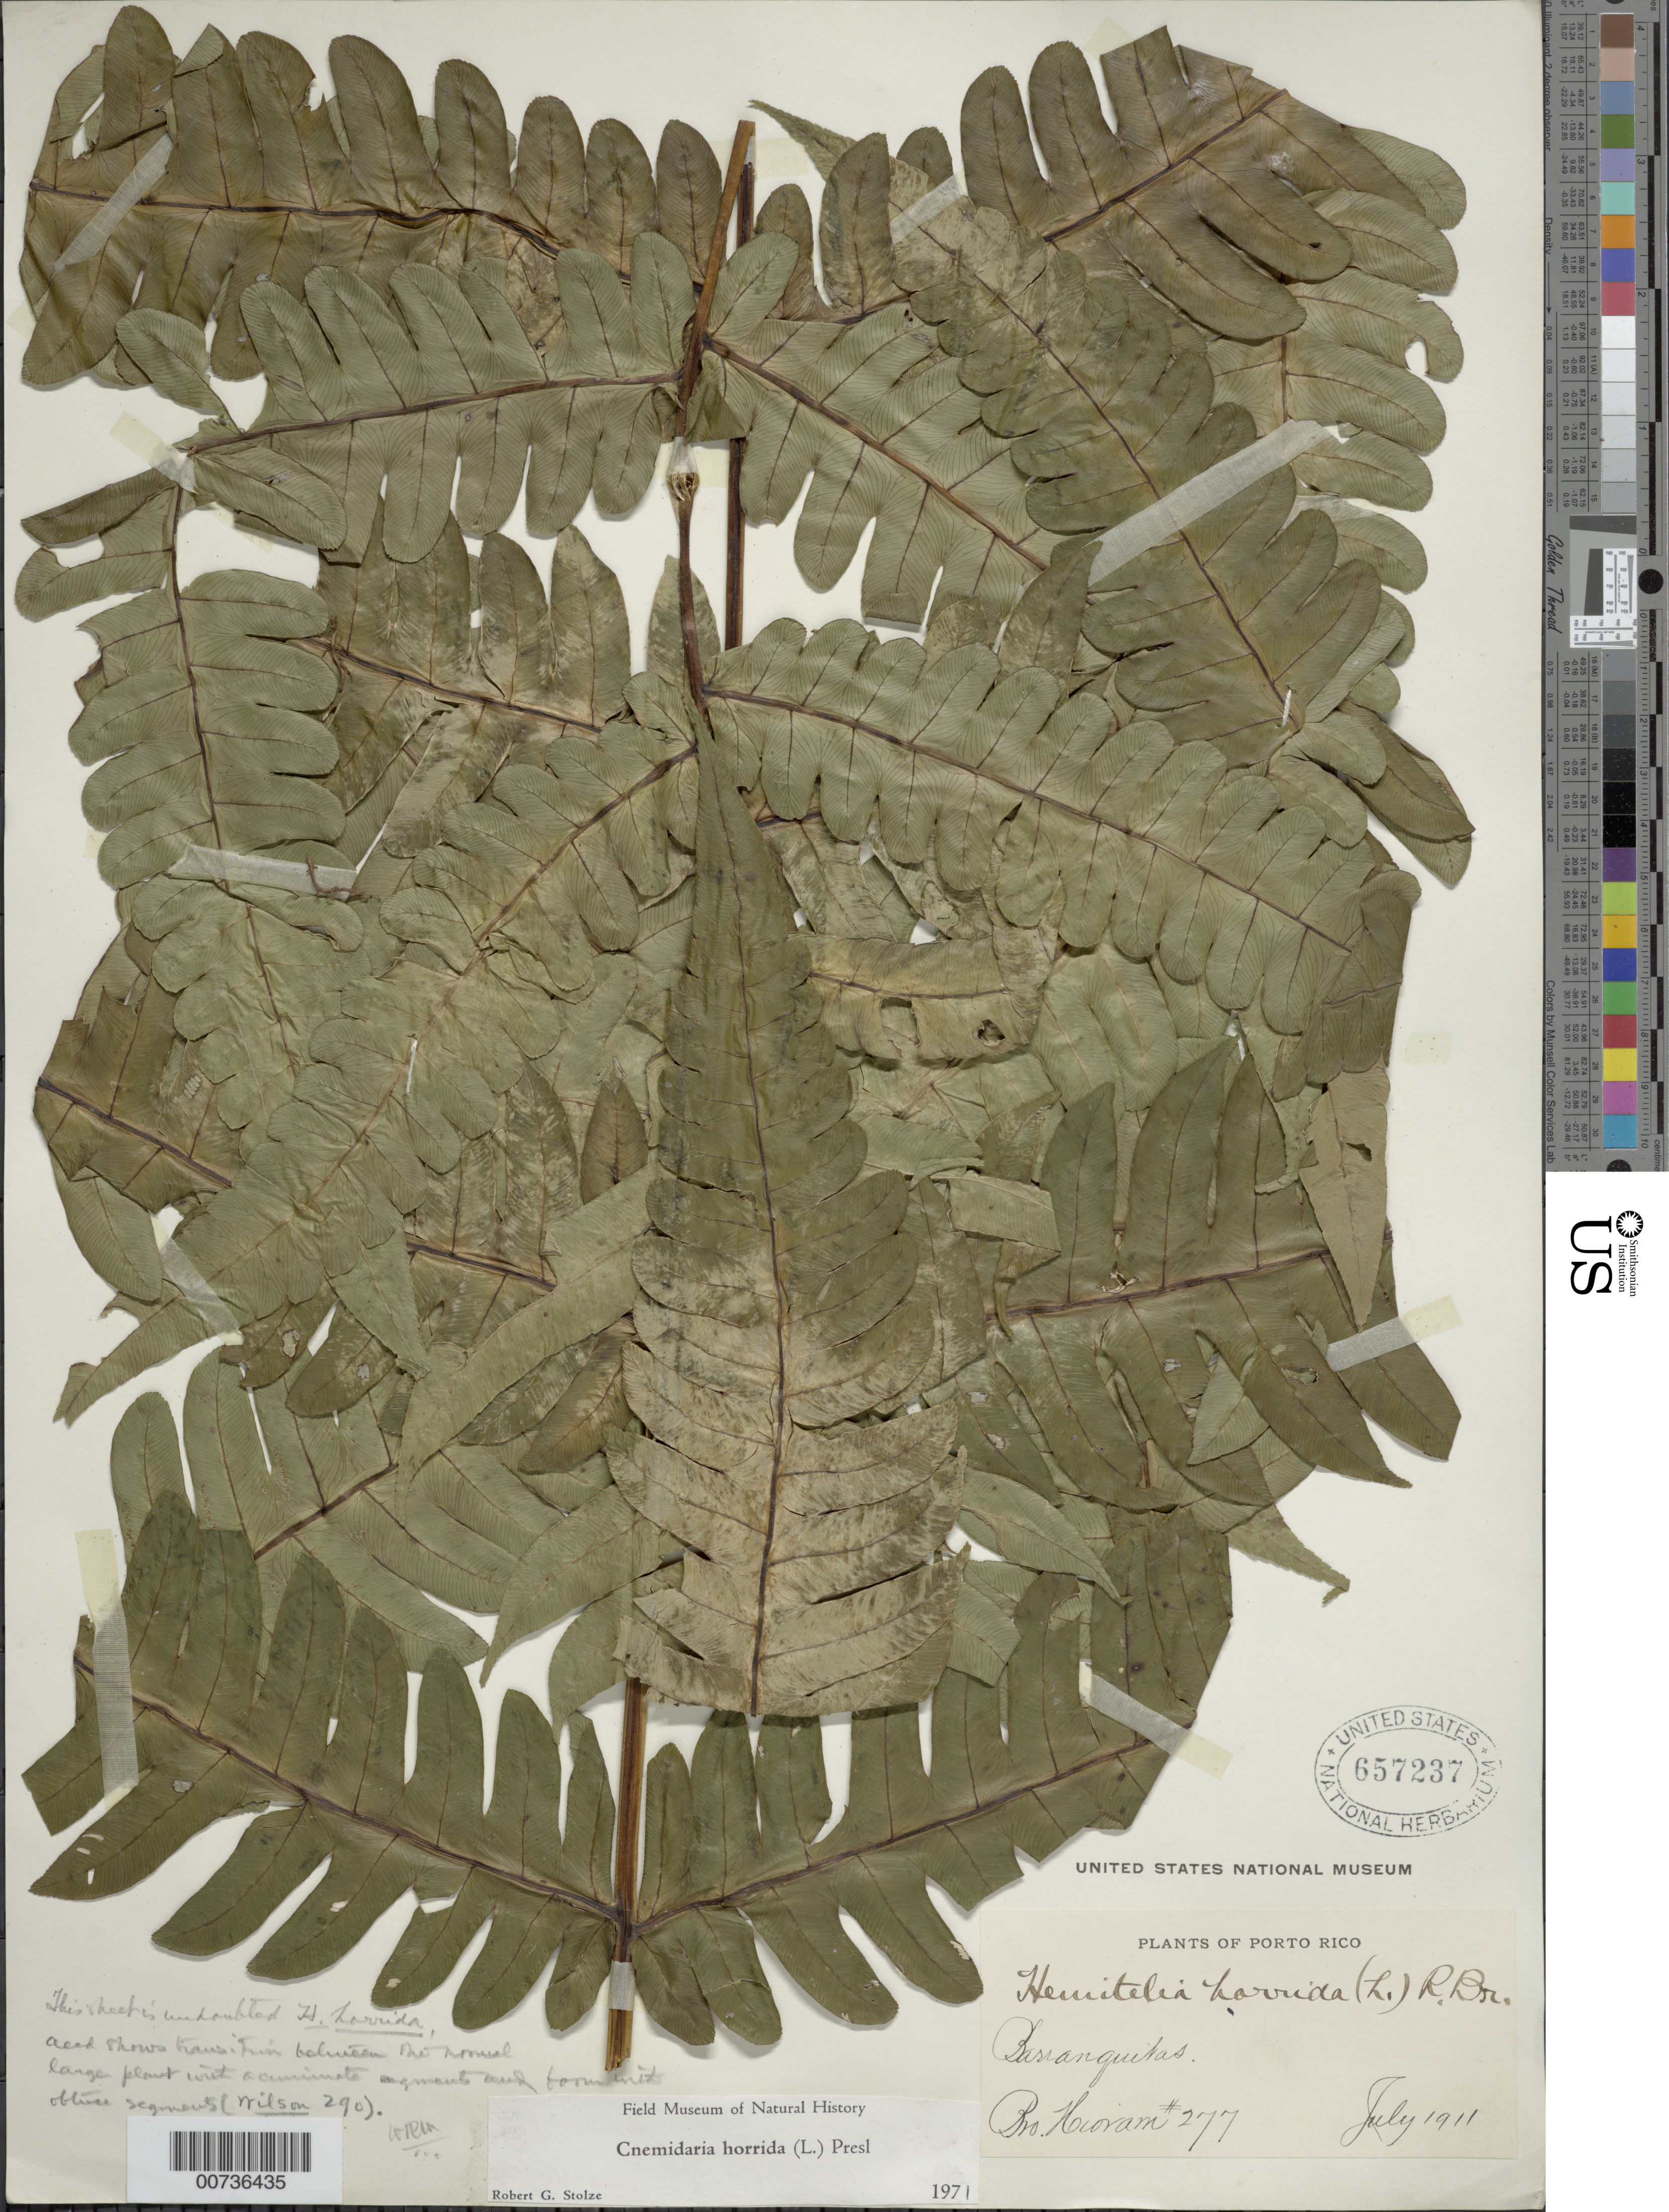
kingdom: Plantae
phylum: Tracheophyta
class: Polypodiopsida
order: Cyatheales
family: Cyatheaceae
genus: Cyathea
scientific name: Cyathea horrida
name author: (L.) Sm.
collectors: Bro. Hioram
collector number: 277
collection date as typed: Jul 1911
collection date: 1911-07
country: Puerto Rico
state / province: Barranquitas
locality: Barranquitas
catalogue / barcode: US 657237